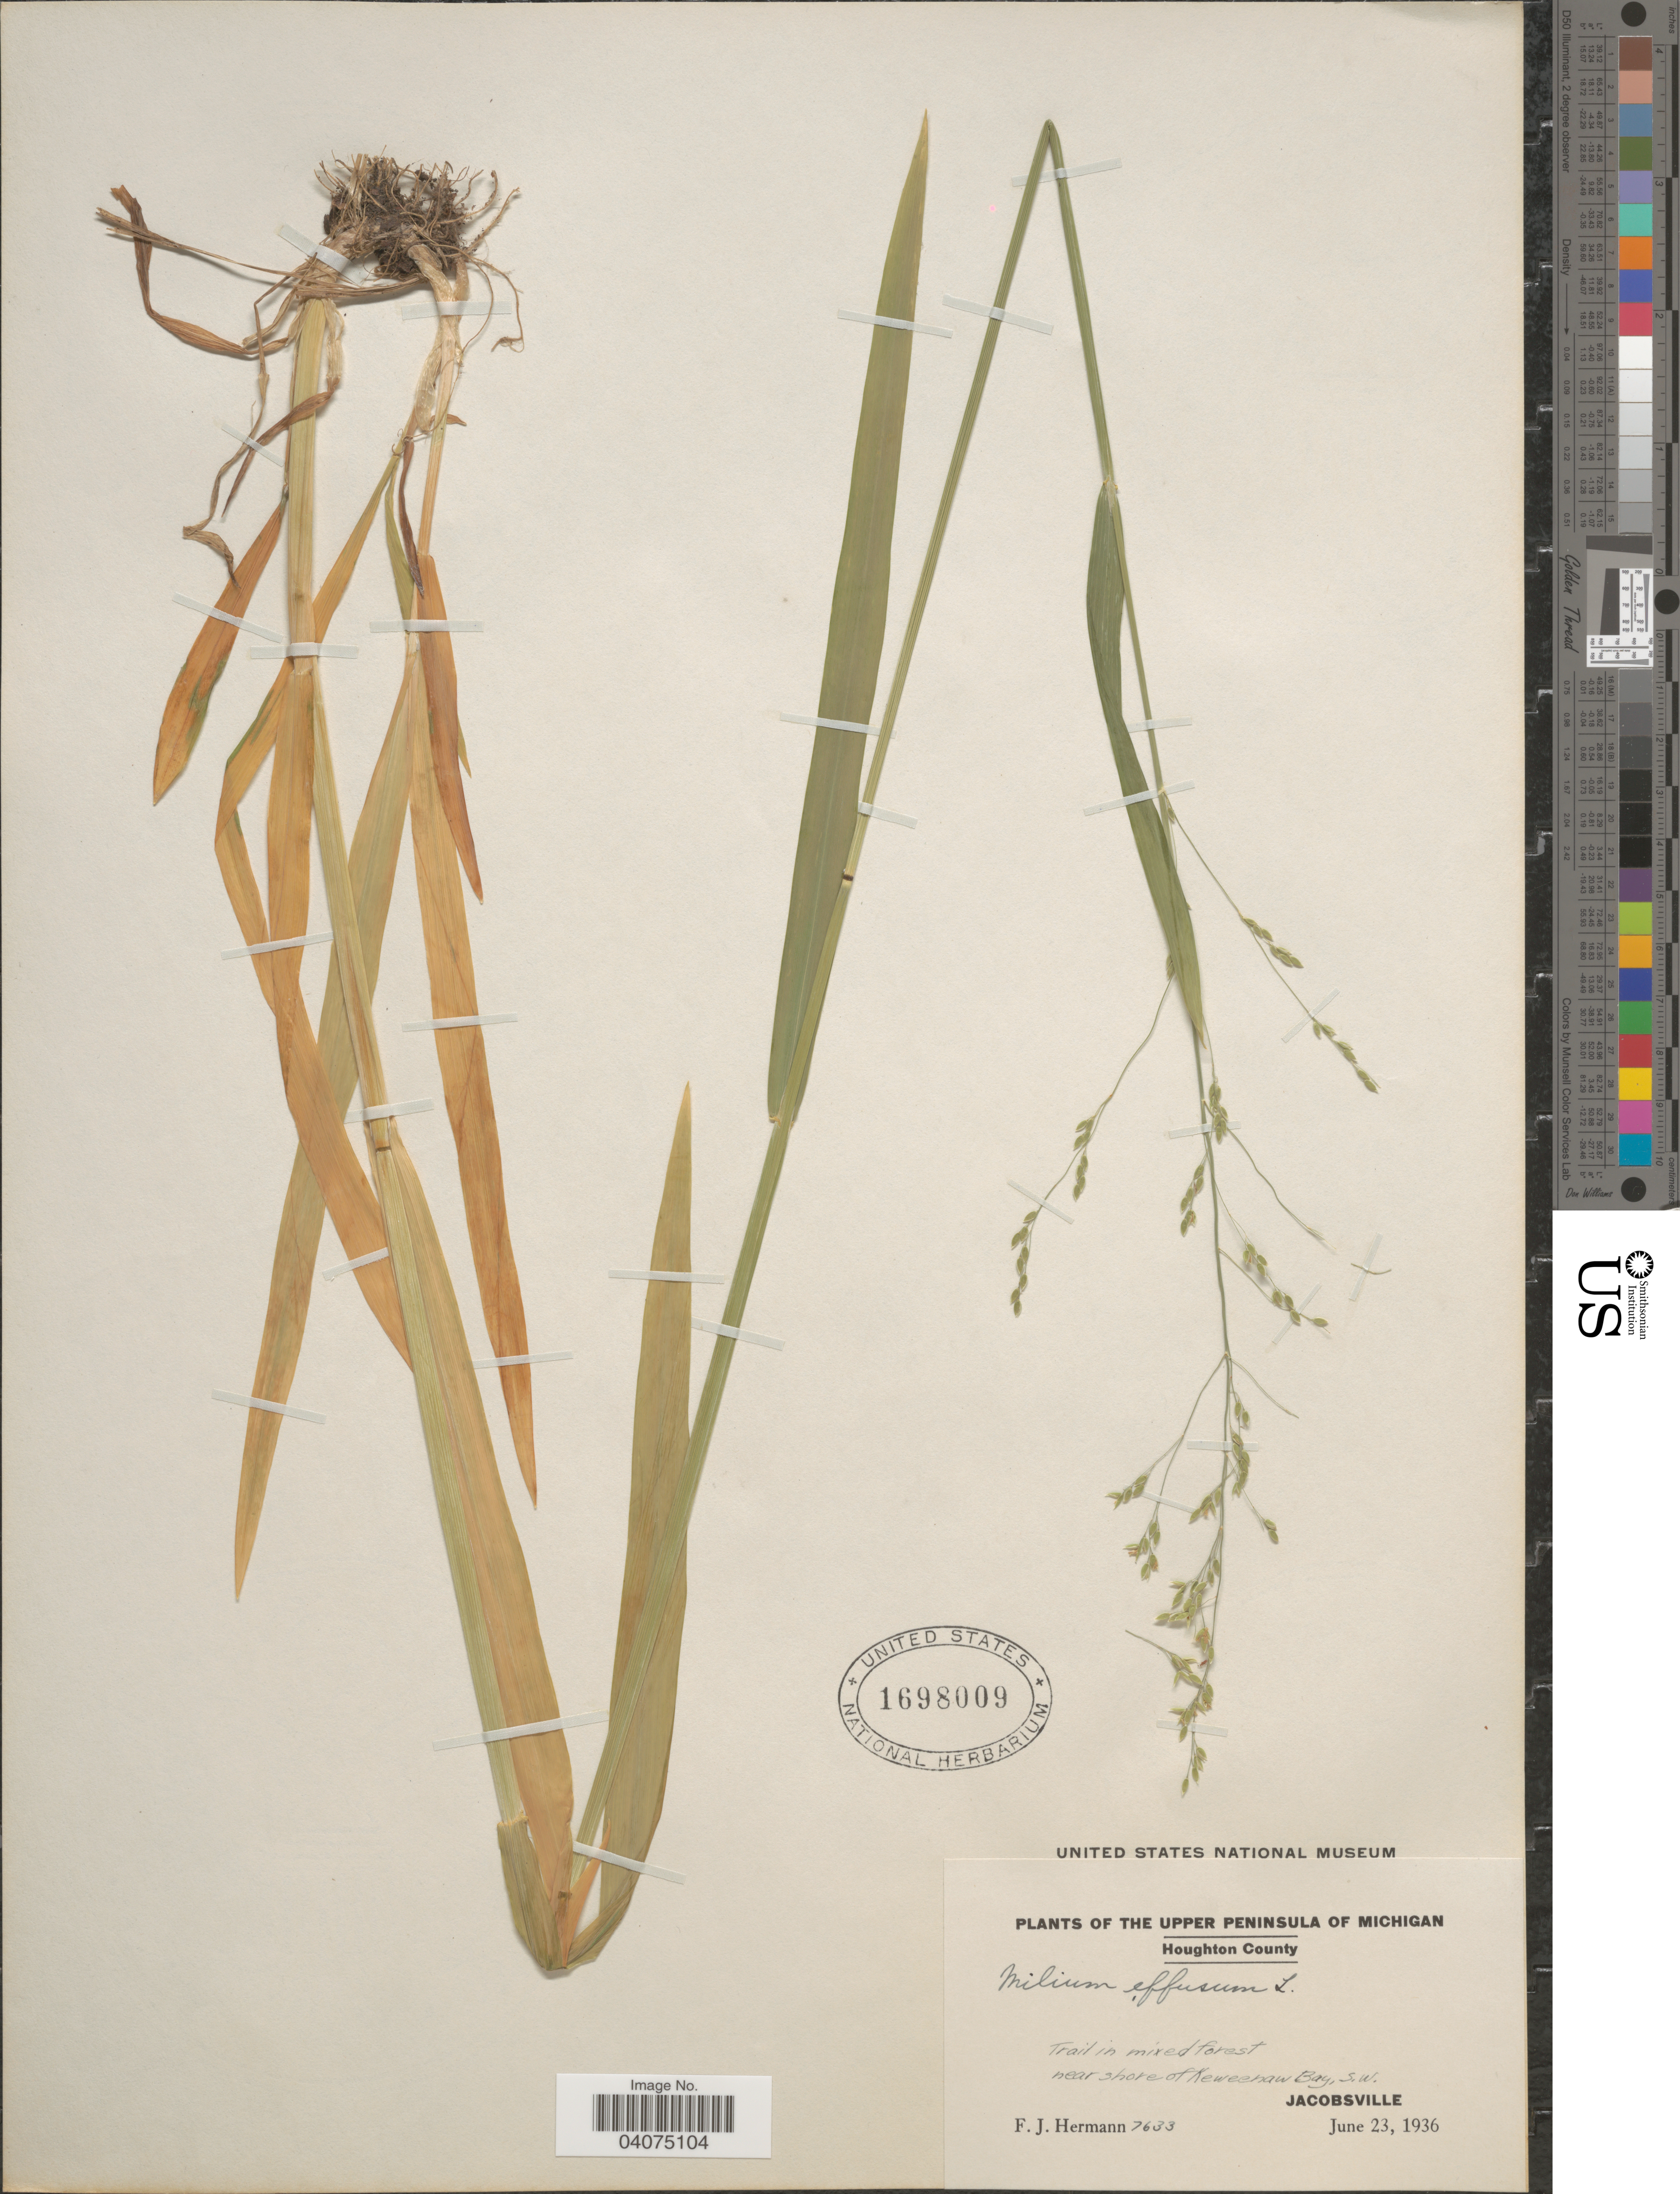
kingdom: Plantae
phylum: Tracheophyta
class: Liliopsida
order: Poales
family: Poaceae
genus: Milium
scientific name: Milium effusum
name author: L.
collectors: F. J. Hermann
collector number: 7633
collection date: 1936-06-23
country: United States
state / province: Michigan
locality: The Upper Peninsula of Michigan. Houghton County. Trail in mixed forest near shore of Keweenaw Bay, S. W. Jacobsville.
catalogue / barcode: US 1698009